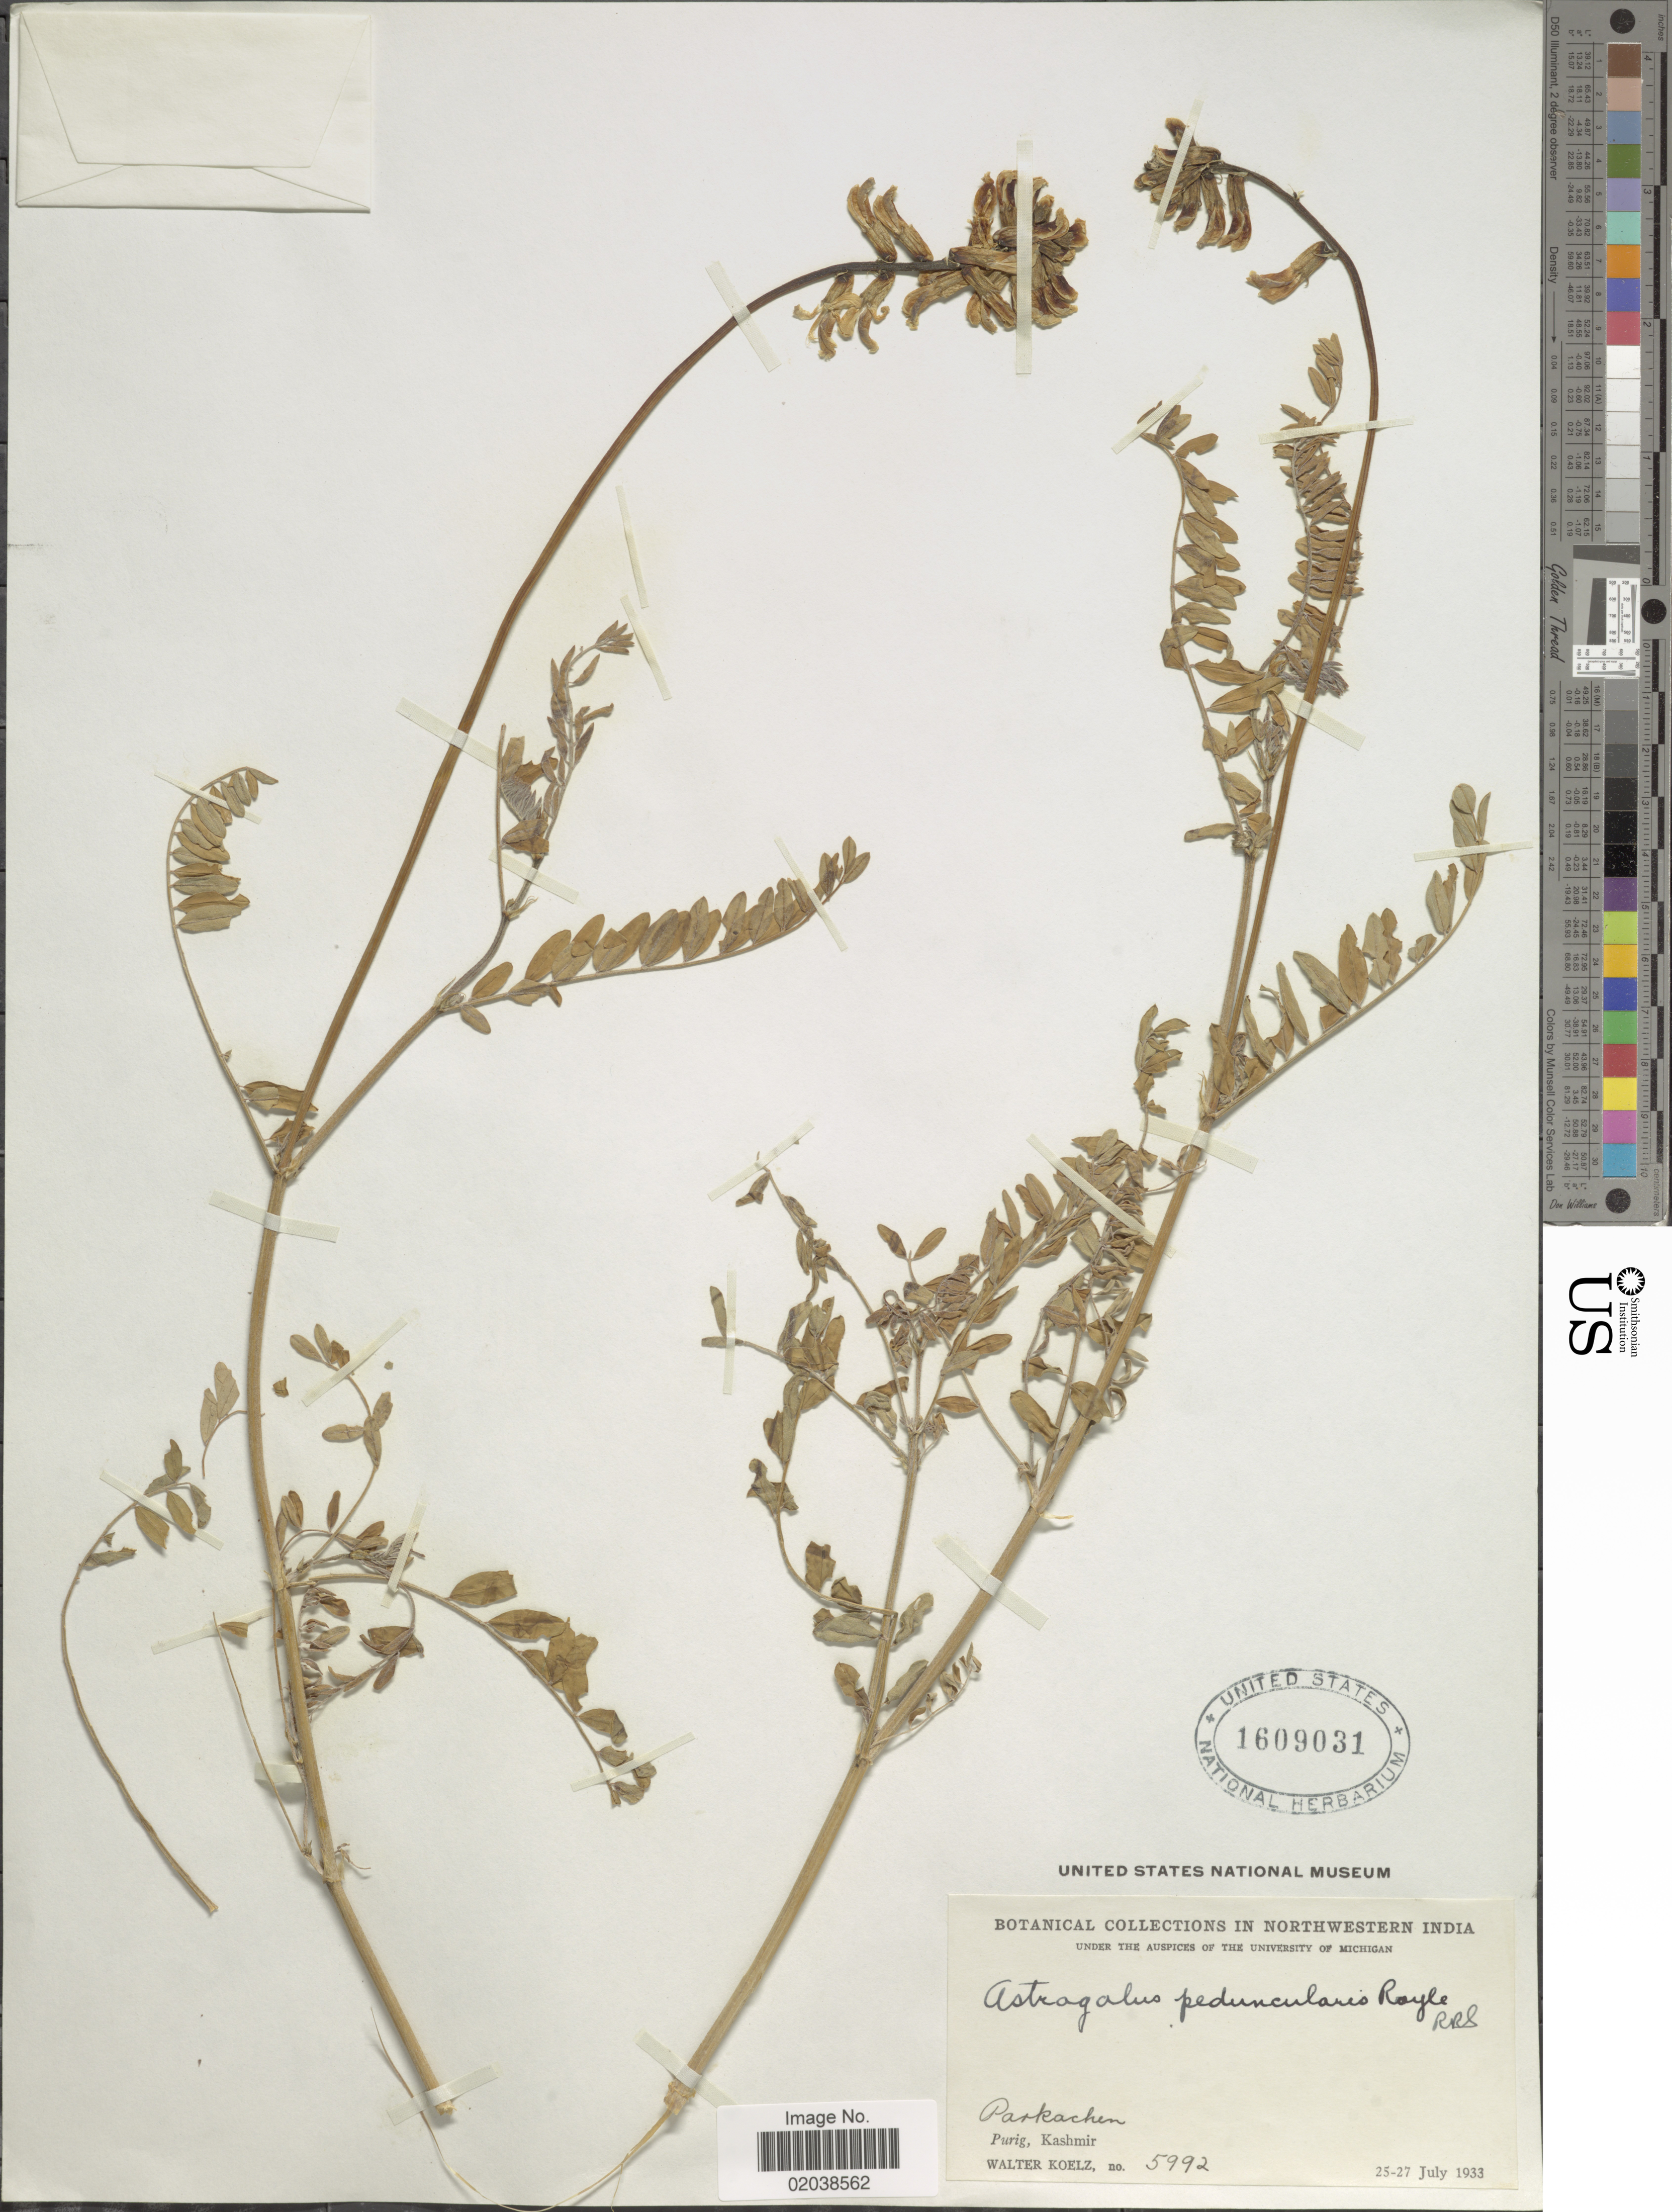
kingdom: Plantae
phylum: Tracheophyta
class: Magnoliopsida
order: Fabales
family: Fabaceae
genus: Astragalus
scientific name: Astragalus peduncularis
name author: Royle ex Benth.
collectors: W. N. Koelz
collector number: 5992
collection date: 1933-07-25/1933-07-27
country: India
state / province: Ladakh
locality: Northwestern India. Parkachen, Purig, Kashmir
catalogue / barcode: US 1609031